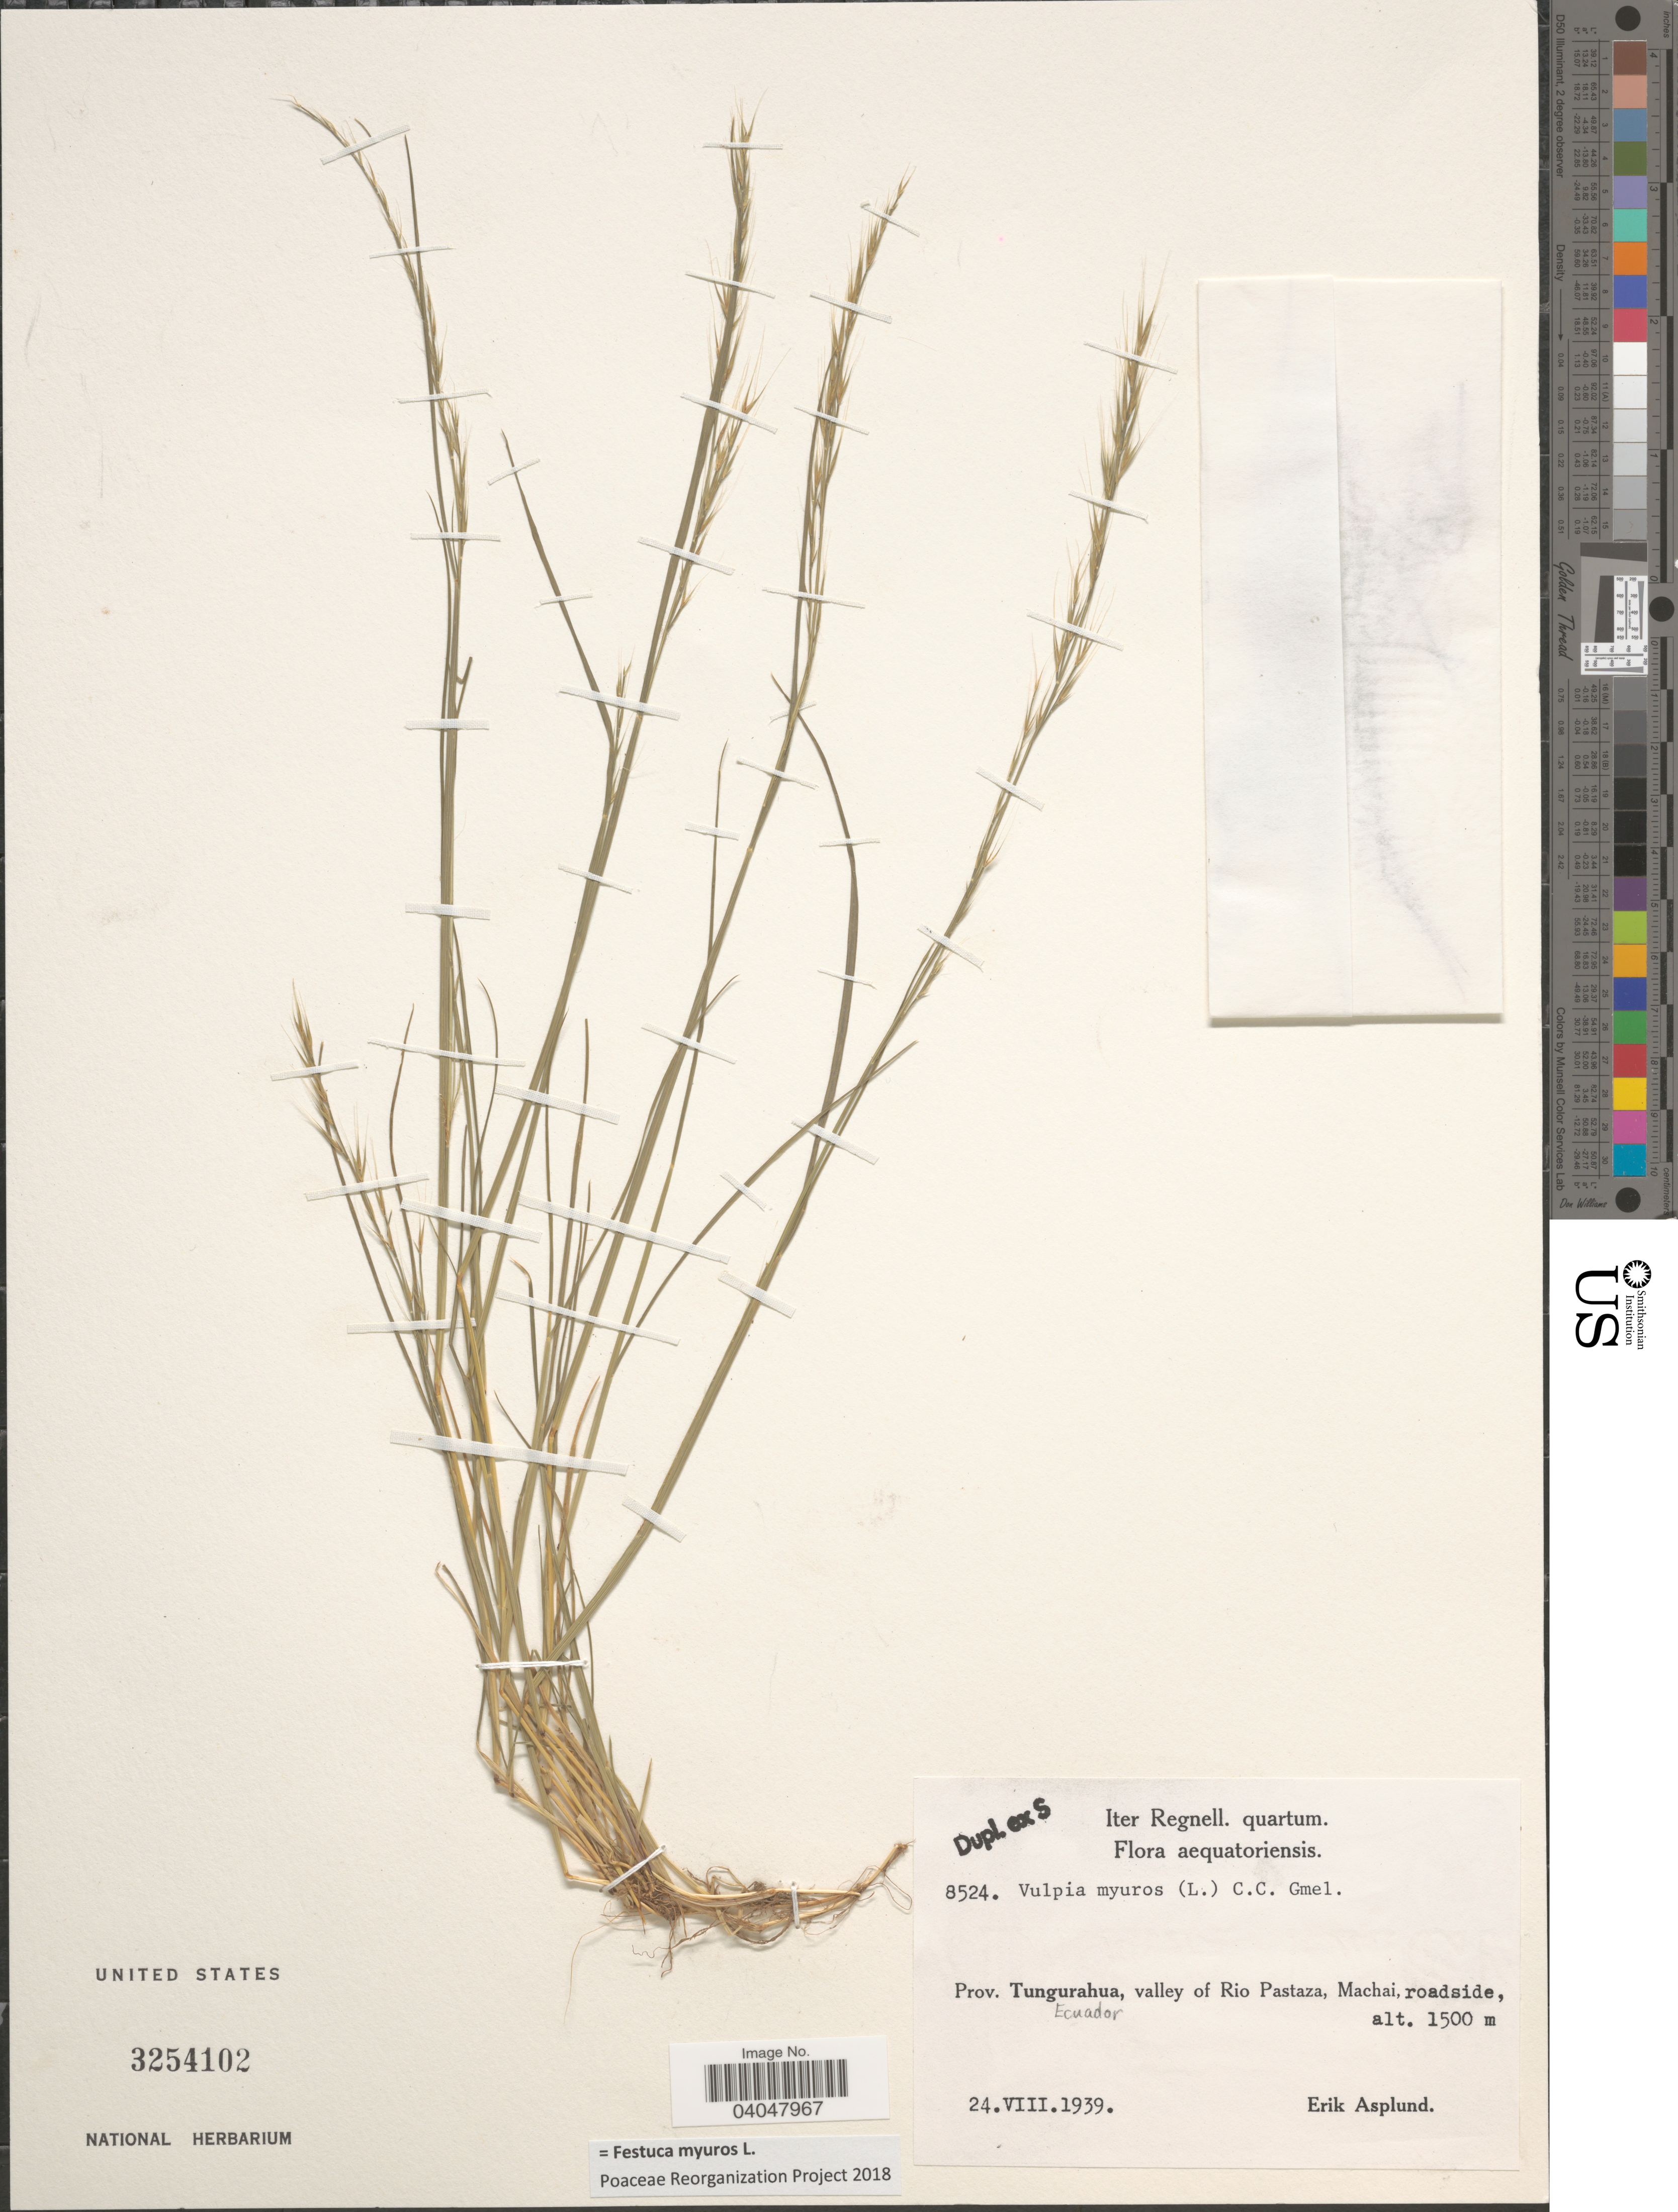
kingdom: Plantae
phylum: Tracheophyta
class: Liliopsida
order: Poales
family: Poaceae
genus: Festuca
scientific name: Festuca myuros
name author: L.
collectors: E. Asplund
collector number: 8524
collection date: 1939-08-24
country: Ecuador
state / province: Tungurahua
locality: Valley of Rio Pastaza, Machai, roadside.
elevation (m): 1500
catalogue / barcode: US 3254102